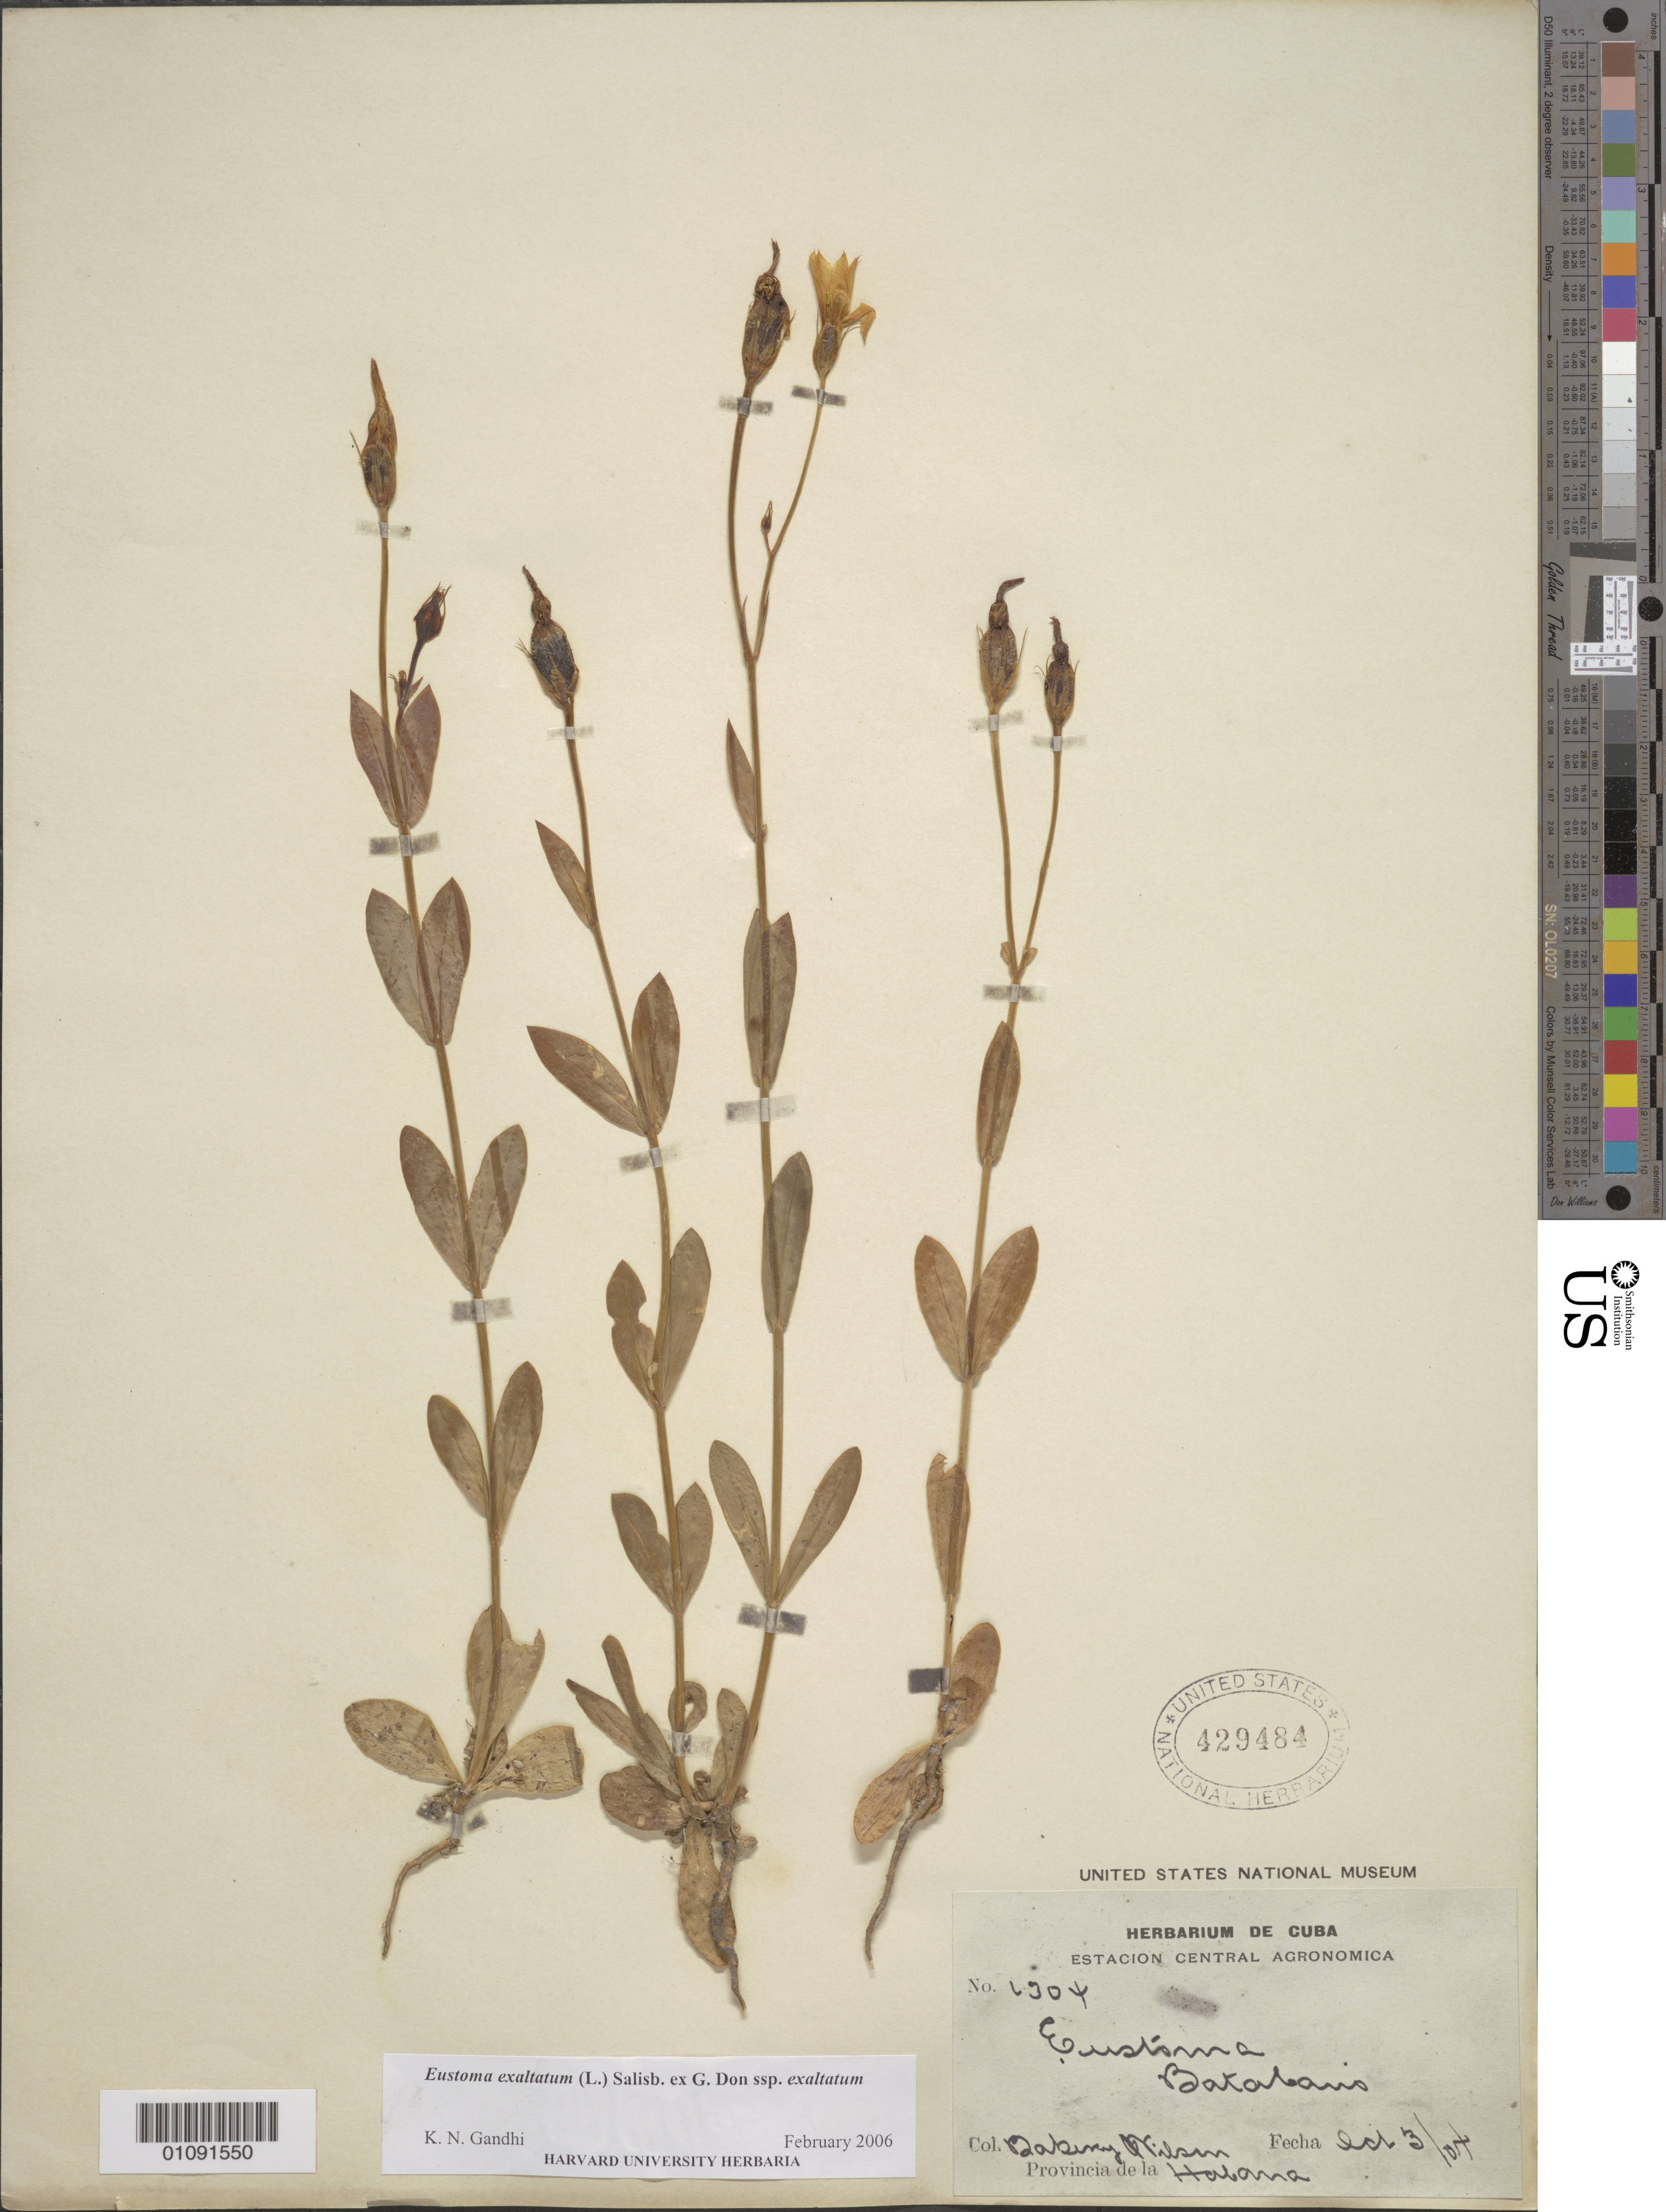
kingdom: Plantae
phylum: Tracheophyta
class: Magnoliopsida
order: Gentianales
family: Gentianaceae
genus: Eustoma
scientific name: Eustoma exaltatum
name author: (L.) Salisb. ex Don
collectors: B. Mhoro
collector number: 1304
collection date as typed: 03 Jan 1904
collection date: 1904-01-03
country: Cuba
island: Cuba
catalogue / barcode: US 429484